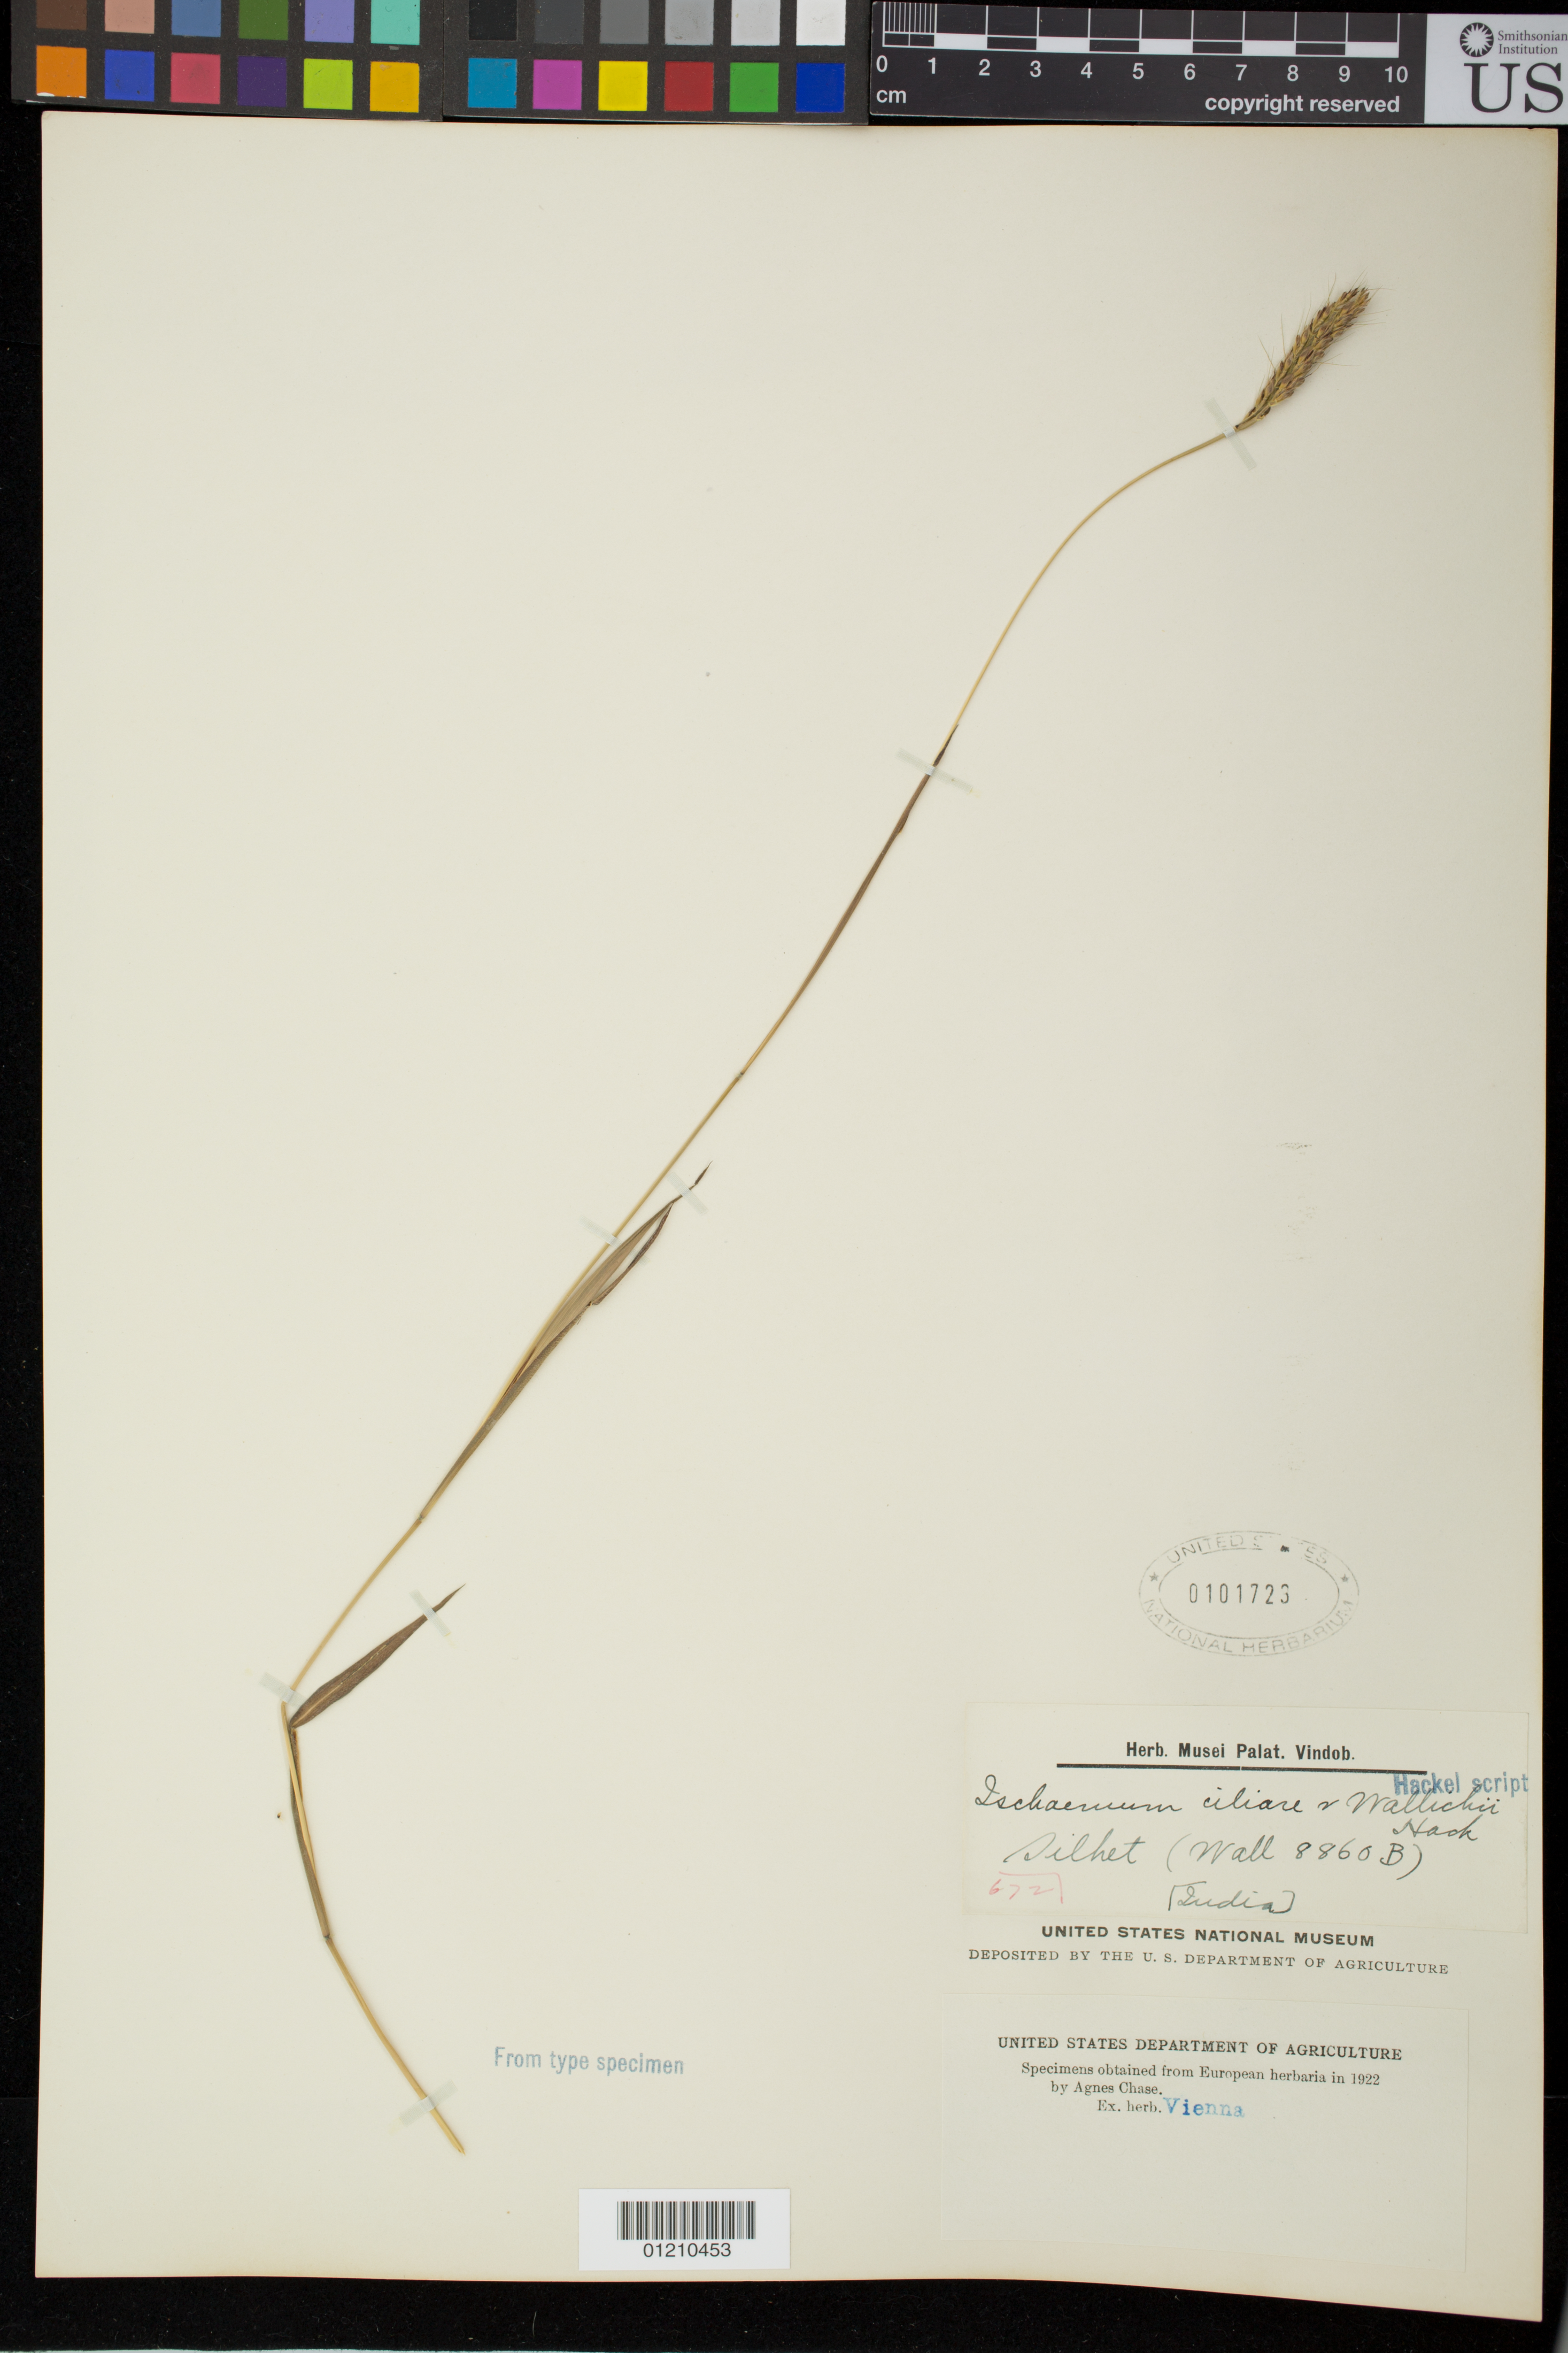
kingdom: Plantae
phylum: Tracheophyta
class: Liliopsida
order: Poales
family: Poaceae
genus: Ischaemum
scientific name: Ischaemum ciliare var. wallichii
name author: Hack.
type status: Type Collection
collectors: N. Wallich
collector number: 8860B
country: India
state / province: Assam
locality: Silhet.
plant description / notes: Fragmentary material of type specimen ex herb.Vienna.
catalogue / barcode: US 101723